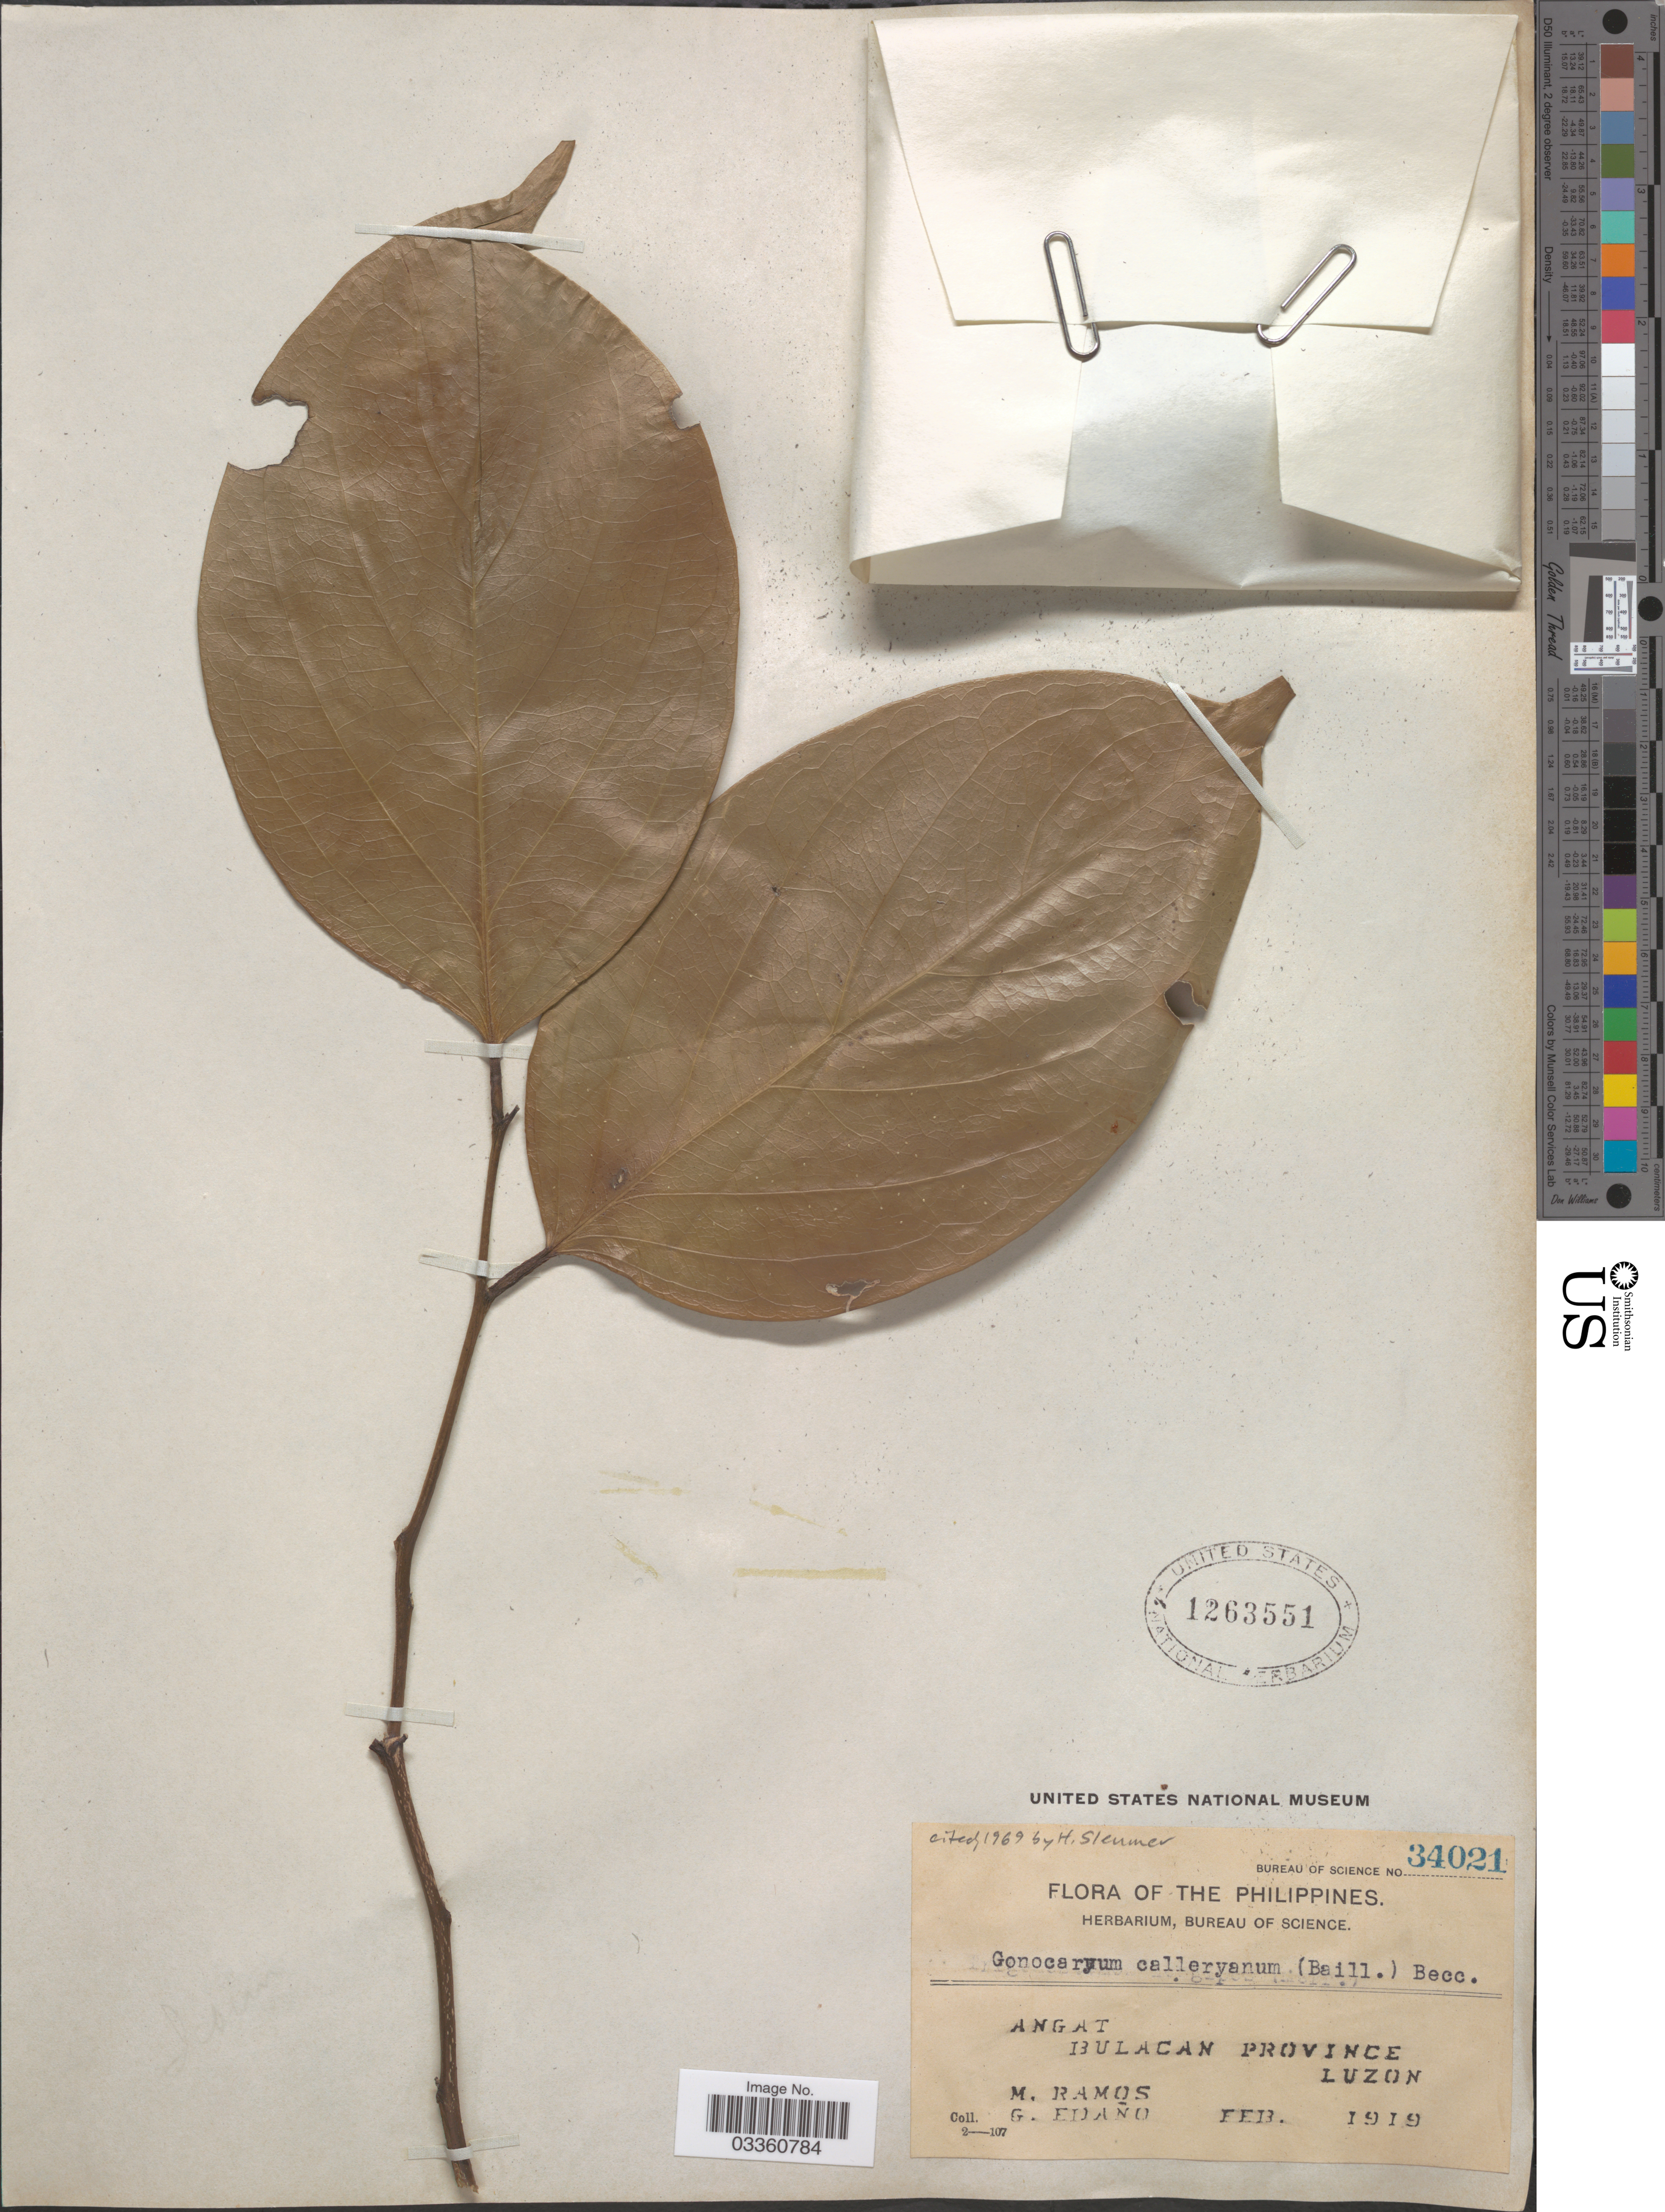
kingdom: Plantae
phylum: Tracheophyta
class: Magnoliopsida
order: Cardiopteridales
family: Cardiopteridaceae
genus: Gonocaryum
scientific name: Gonocaryum calleryanum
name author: (Baill.) Becc.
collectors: M. Ramos & G. Edaño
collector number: Bureau of Science 34021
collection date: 1919-02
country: Philippines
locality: Angat. Bulacan Province. Luzon.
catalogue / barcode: US 1263551